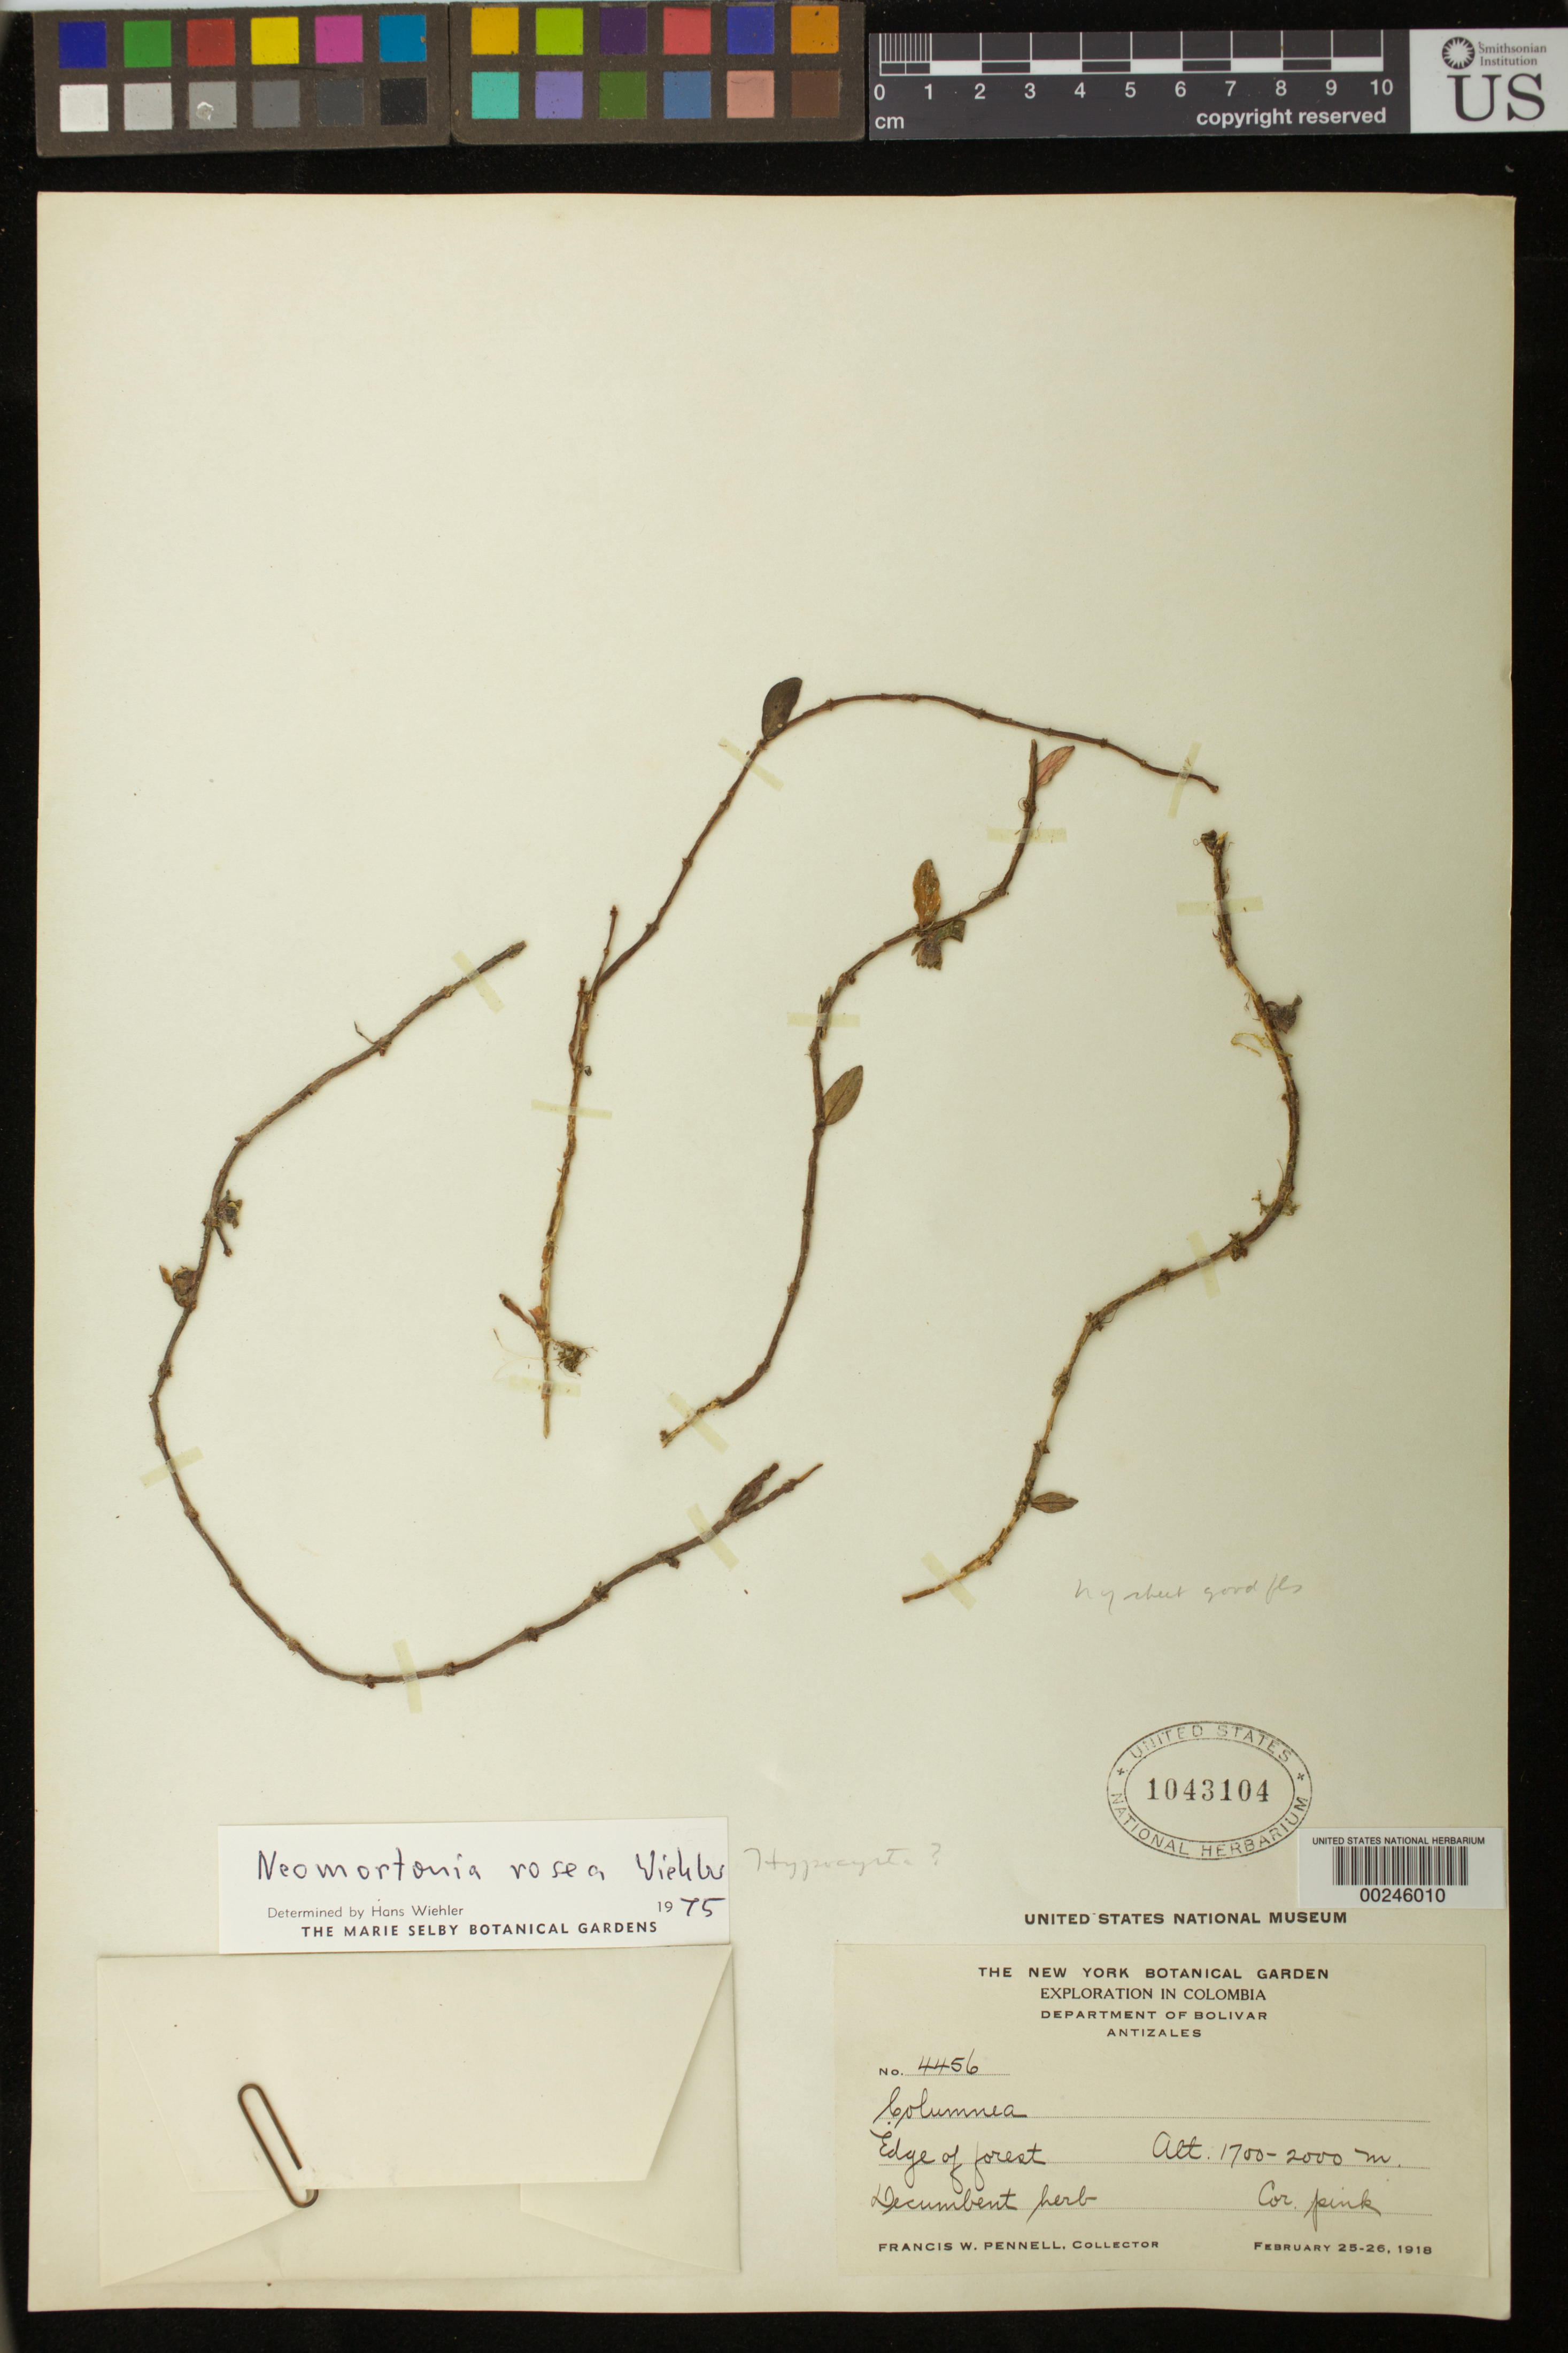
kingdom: Plantae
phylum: Tracheophyta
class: Magnoliopsida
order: Lamiales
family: Gesneriaceae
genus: Neomortonia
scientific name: Neomortonia rosea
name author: Wiehler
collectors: F. W. Pennell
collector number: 4456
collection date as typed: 25-26 Feb 1918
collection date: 1918-02-25/1918-02-26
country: Colombia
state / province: Bolívar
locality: Antizales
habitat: Edge of forest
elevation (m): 1700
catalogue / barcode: US 1043104